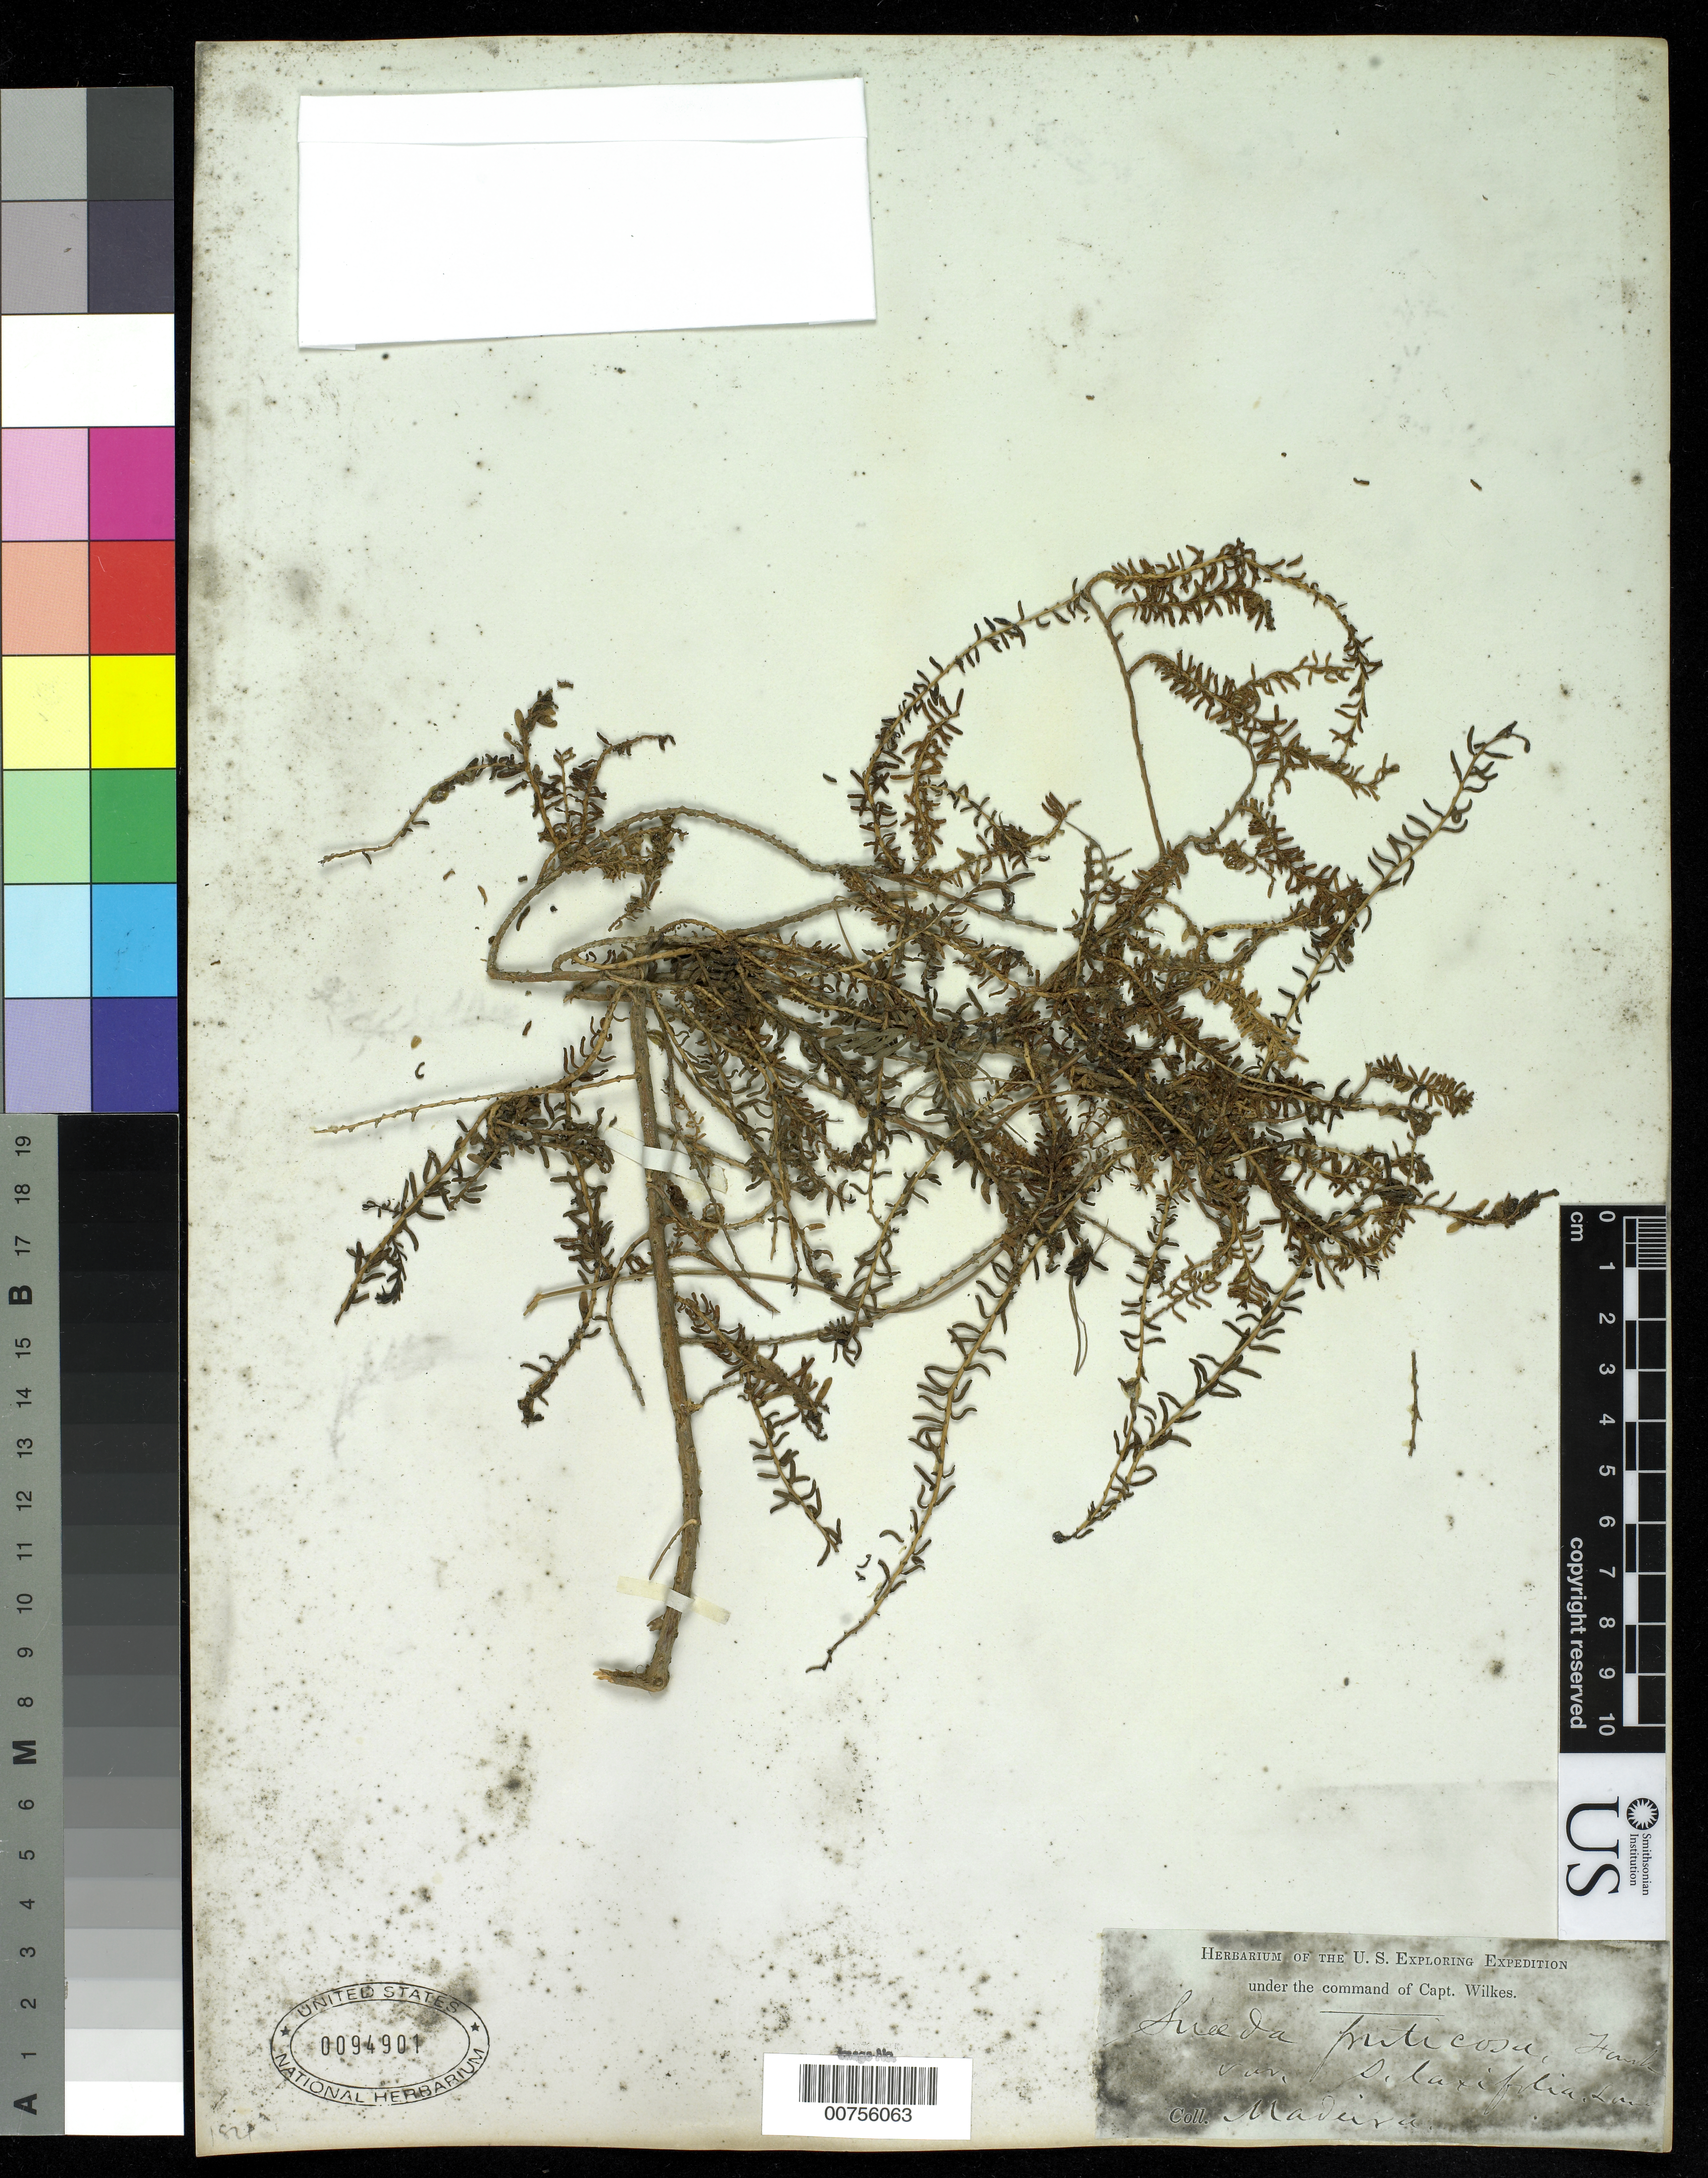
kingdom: Plantae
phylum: Tracheophyta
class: Magnoliopsida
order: Caryophyllales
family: Amaranthaceae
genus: Suaeda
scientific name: Suaeda fruticosa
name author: Forssk. ex J.F. Gmel.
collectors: Wilkes Explor. Exped.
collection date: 1838/1842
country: Portugal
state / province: Madeira (Aut. Reg.)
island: Madeira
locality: Funchal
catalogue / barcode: US 94901